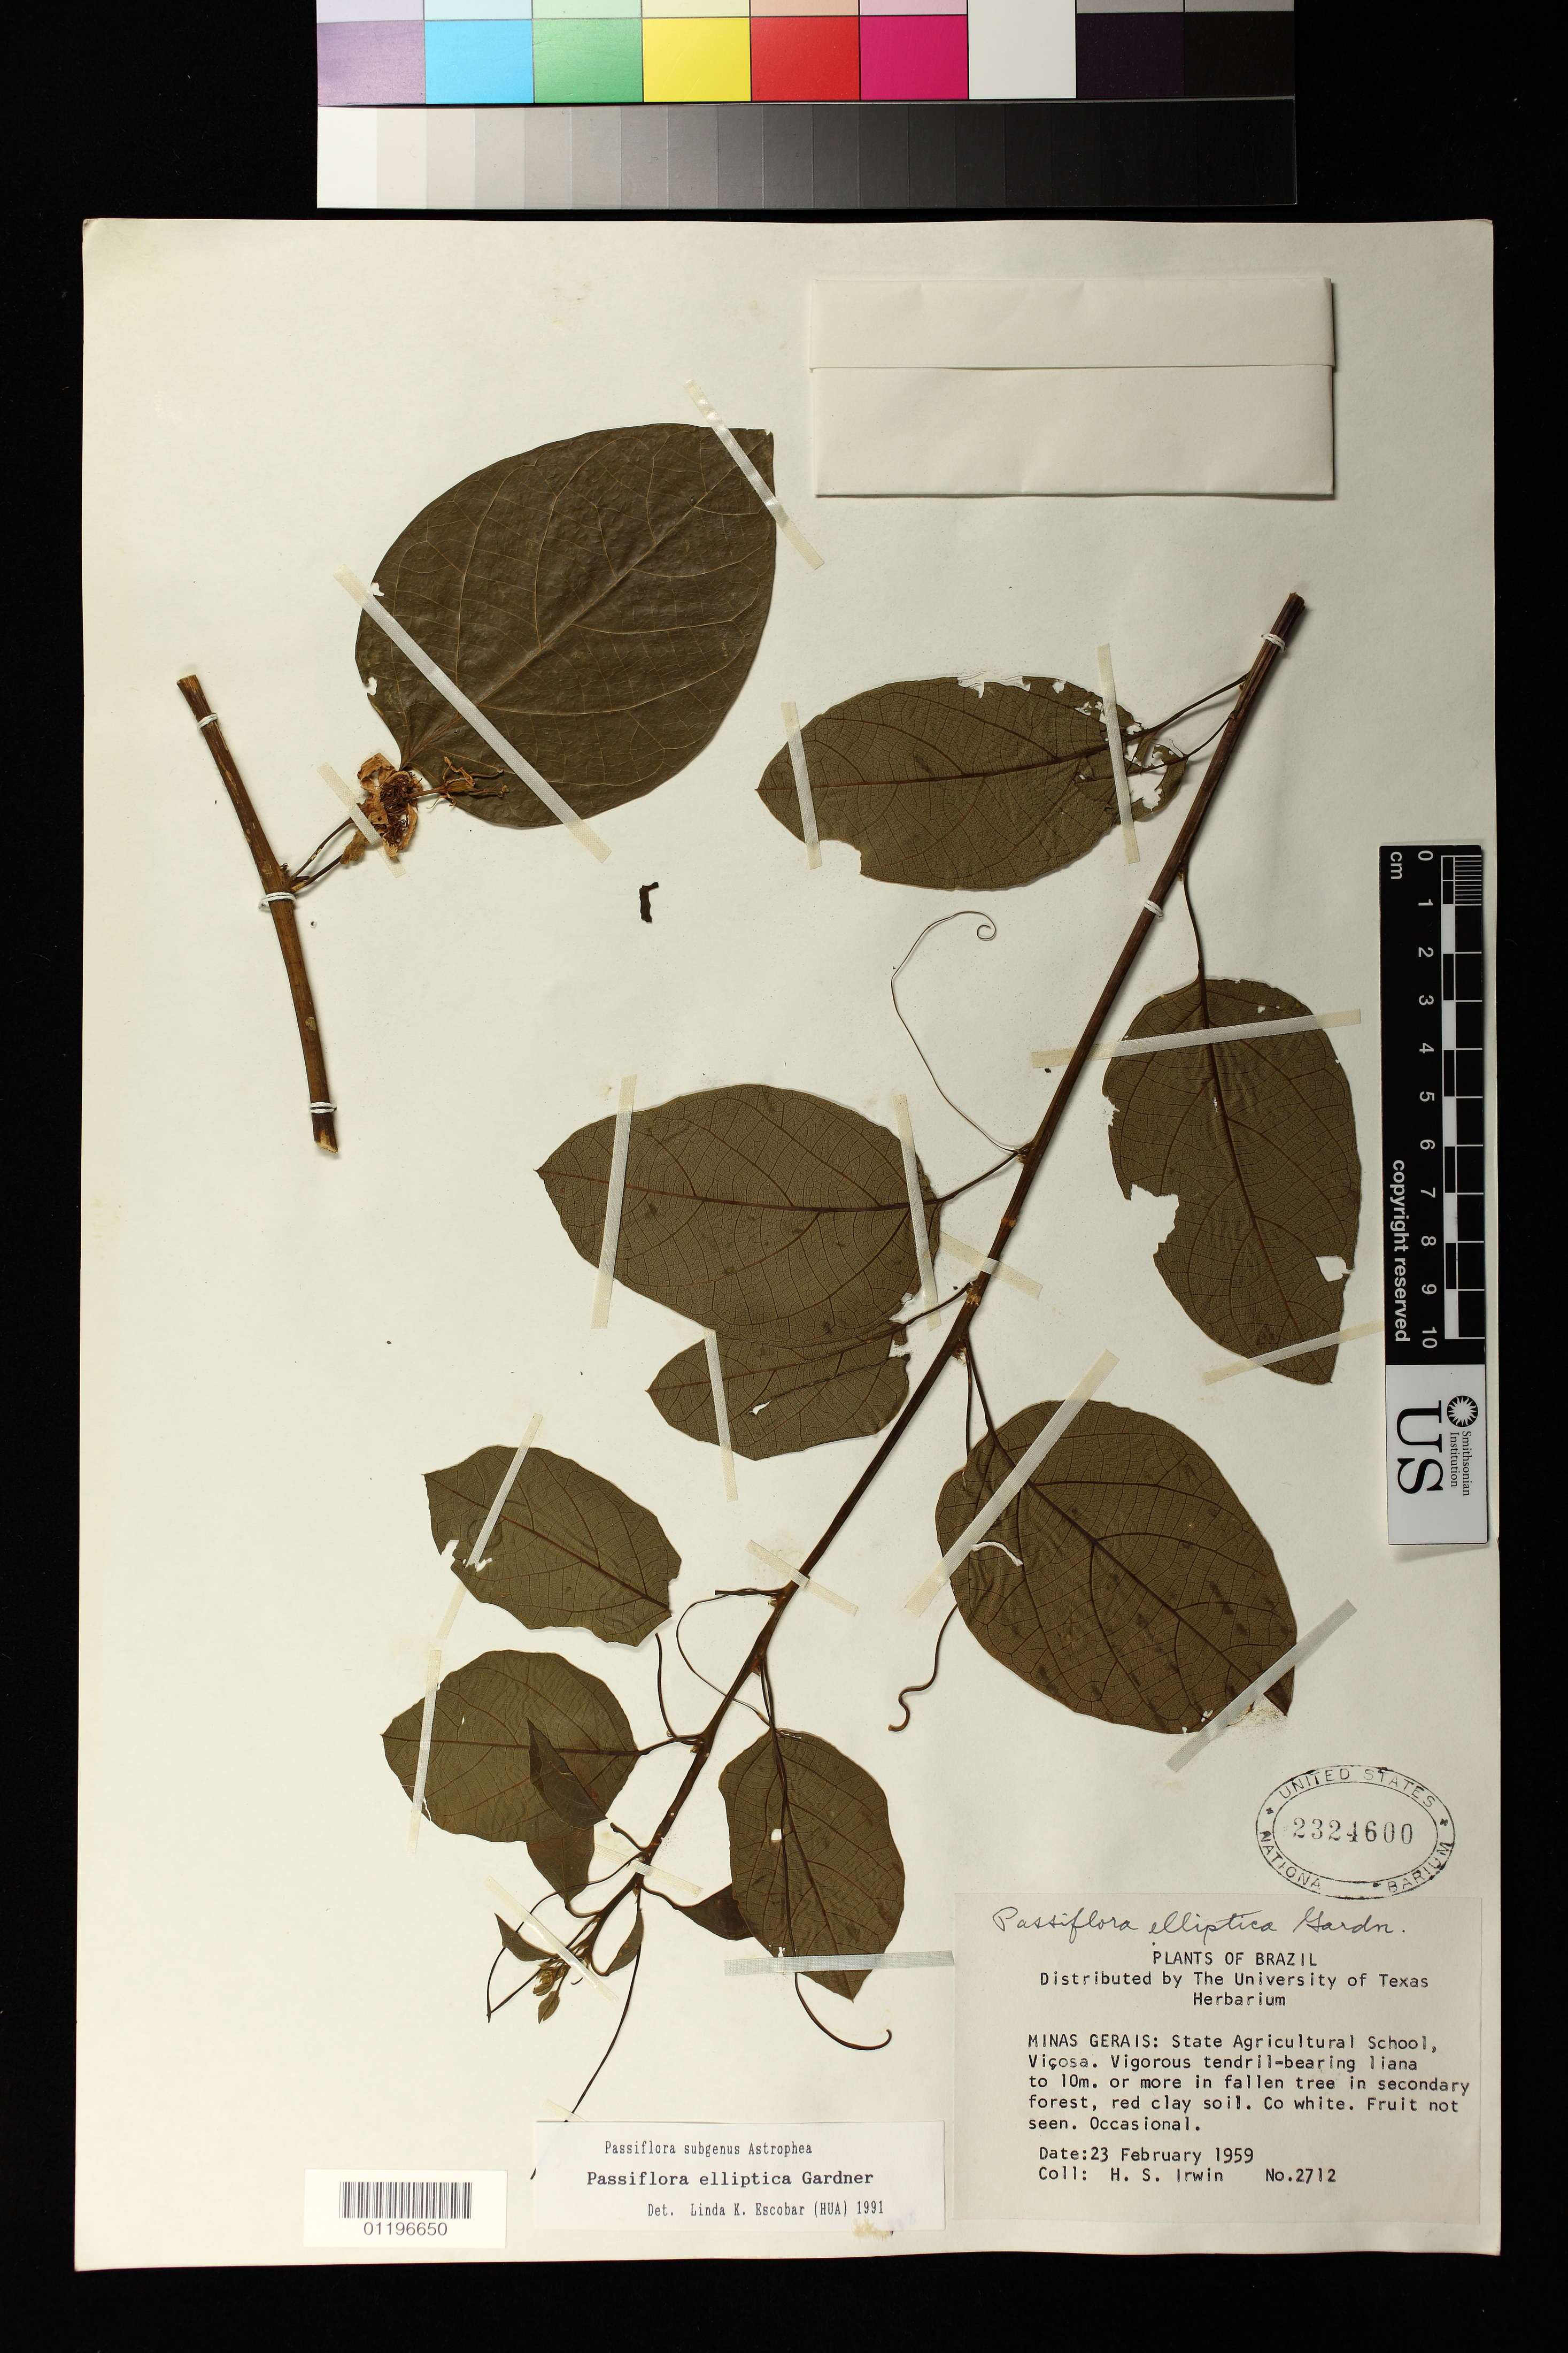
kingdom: Plantae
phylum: Tracheophyta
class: Magnoliopsida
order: Malpighiales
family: Passifloraceae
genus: Passiflora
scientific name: Passiflora elliptica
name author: Gardner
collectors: H. Irwin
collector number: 2712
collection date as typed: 23 Feb 1959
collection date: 1959-02-23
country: Brazil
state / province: Minas Gerais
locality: Minas Gerais: State Agricultural School, Vicosa.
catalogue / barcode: US 2324600